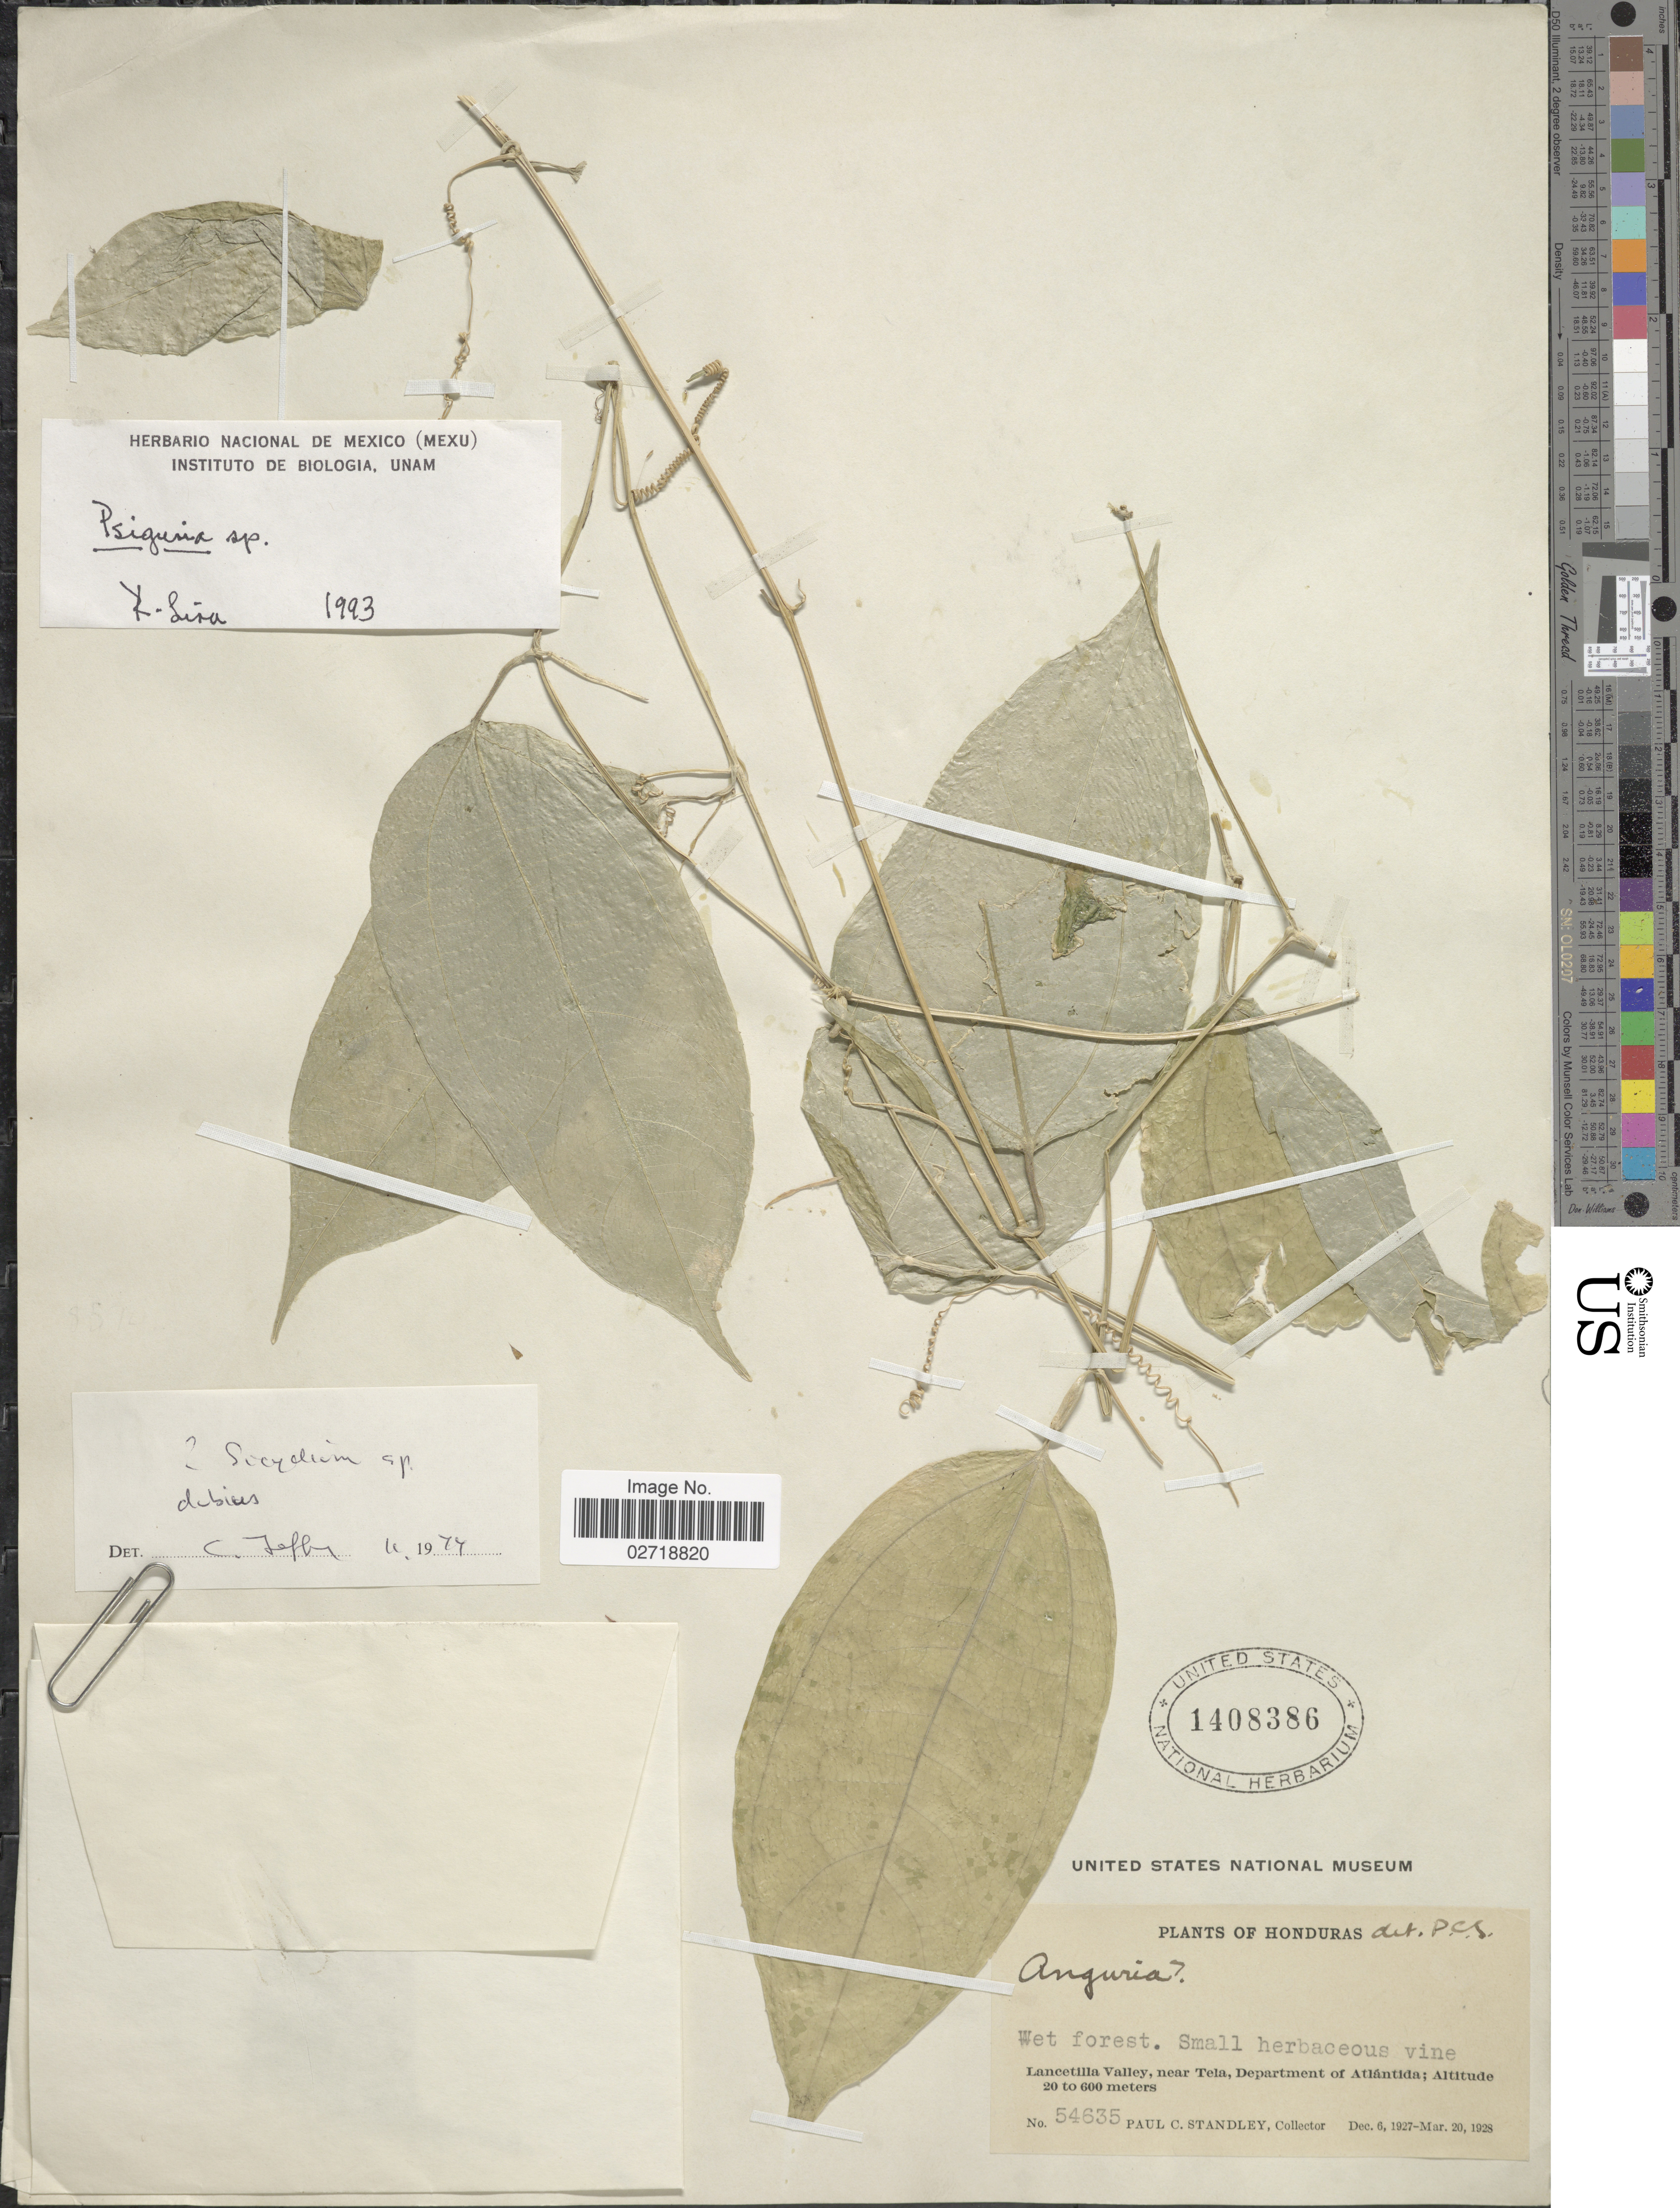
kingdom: Plantae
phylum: Tracheophyta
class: Magnoliopsida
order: Cucurbitales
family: Cucurbitaceae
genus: Psiguria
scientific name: Psiguria sp.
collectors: P. C. Standley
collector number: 54635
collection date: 1927-12-06/1928-03-20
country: Honduras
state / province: Atlántida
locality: Lancetilla Valley, near Tela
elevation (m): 20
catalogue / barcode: US 1408386